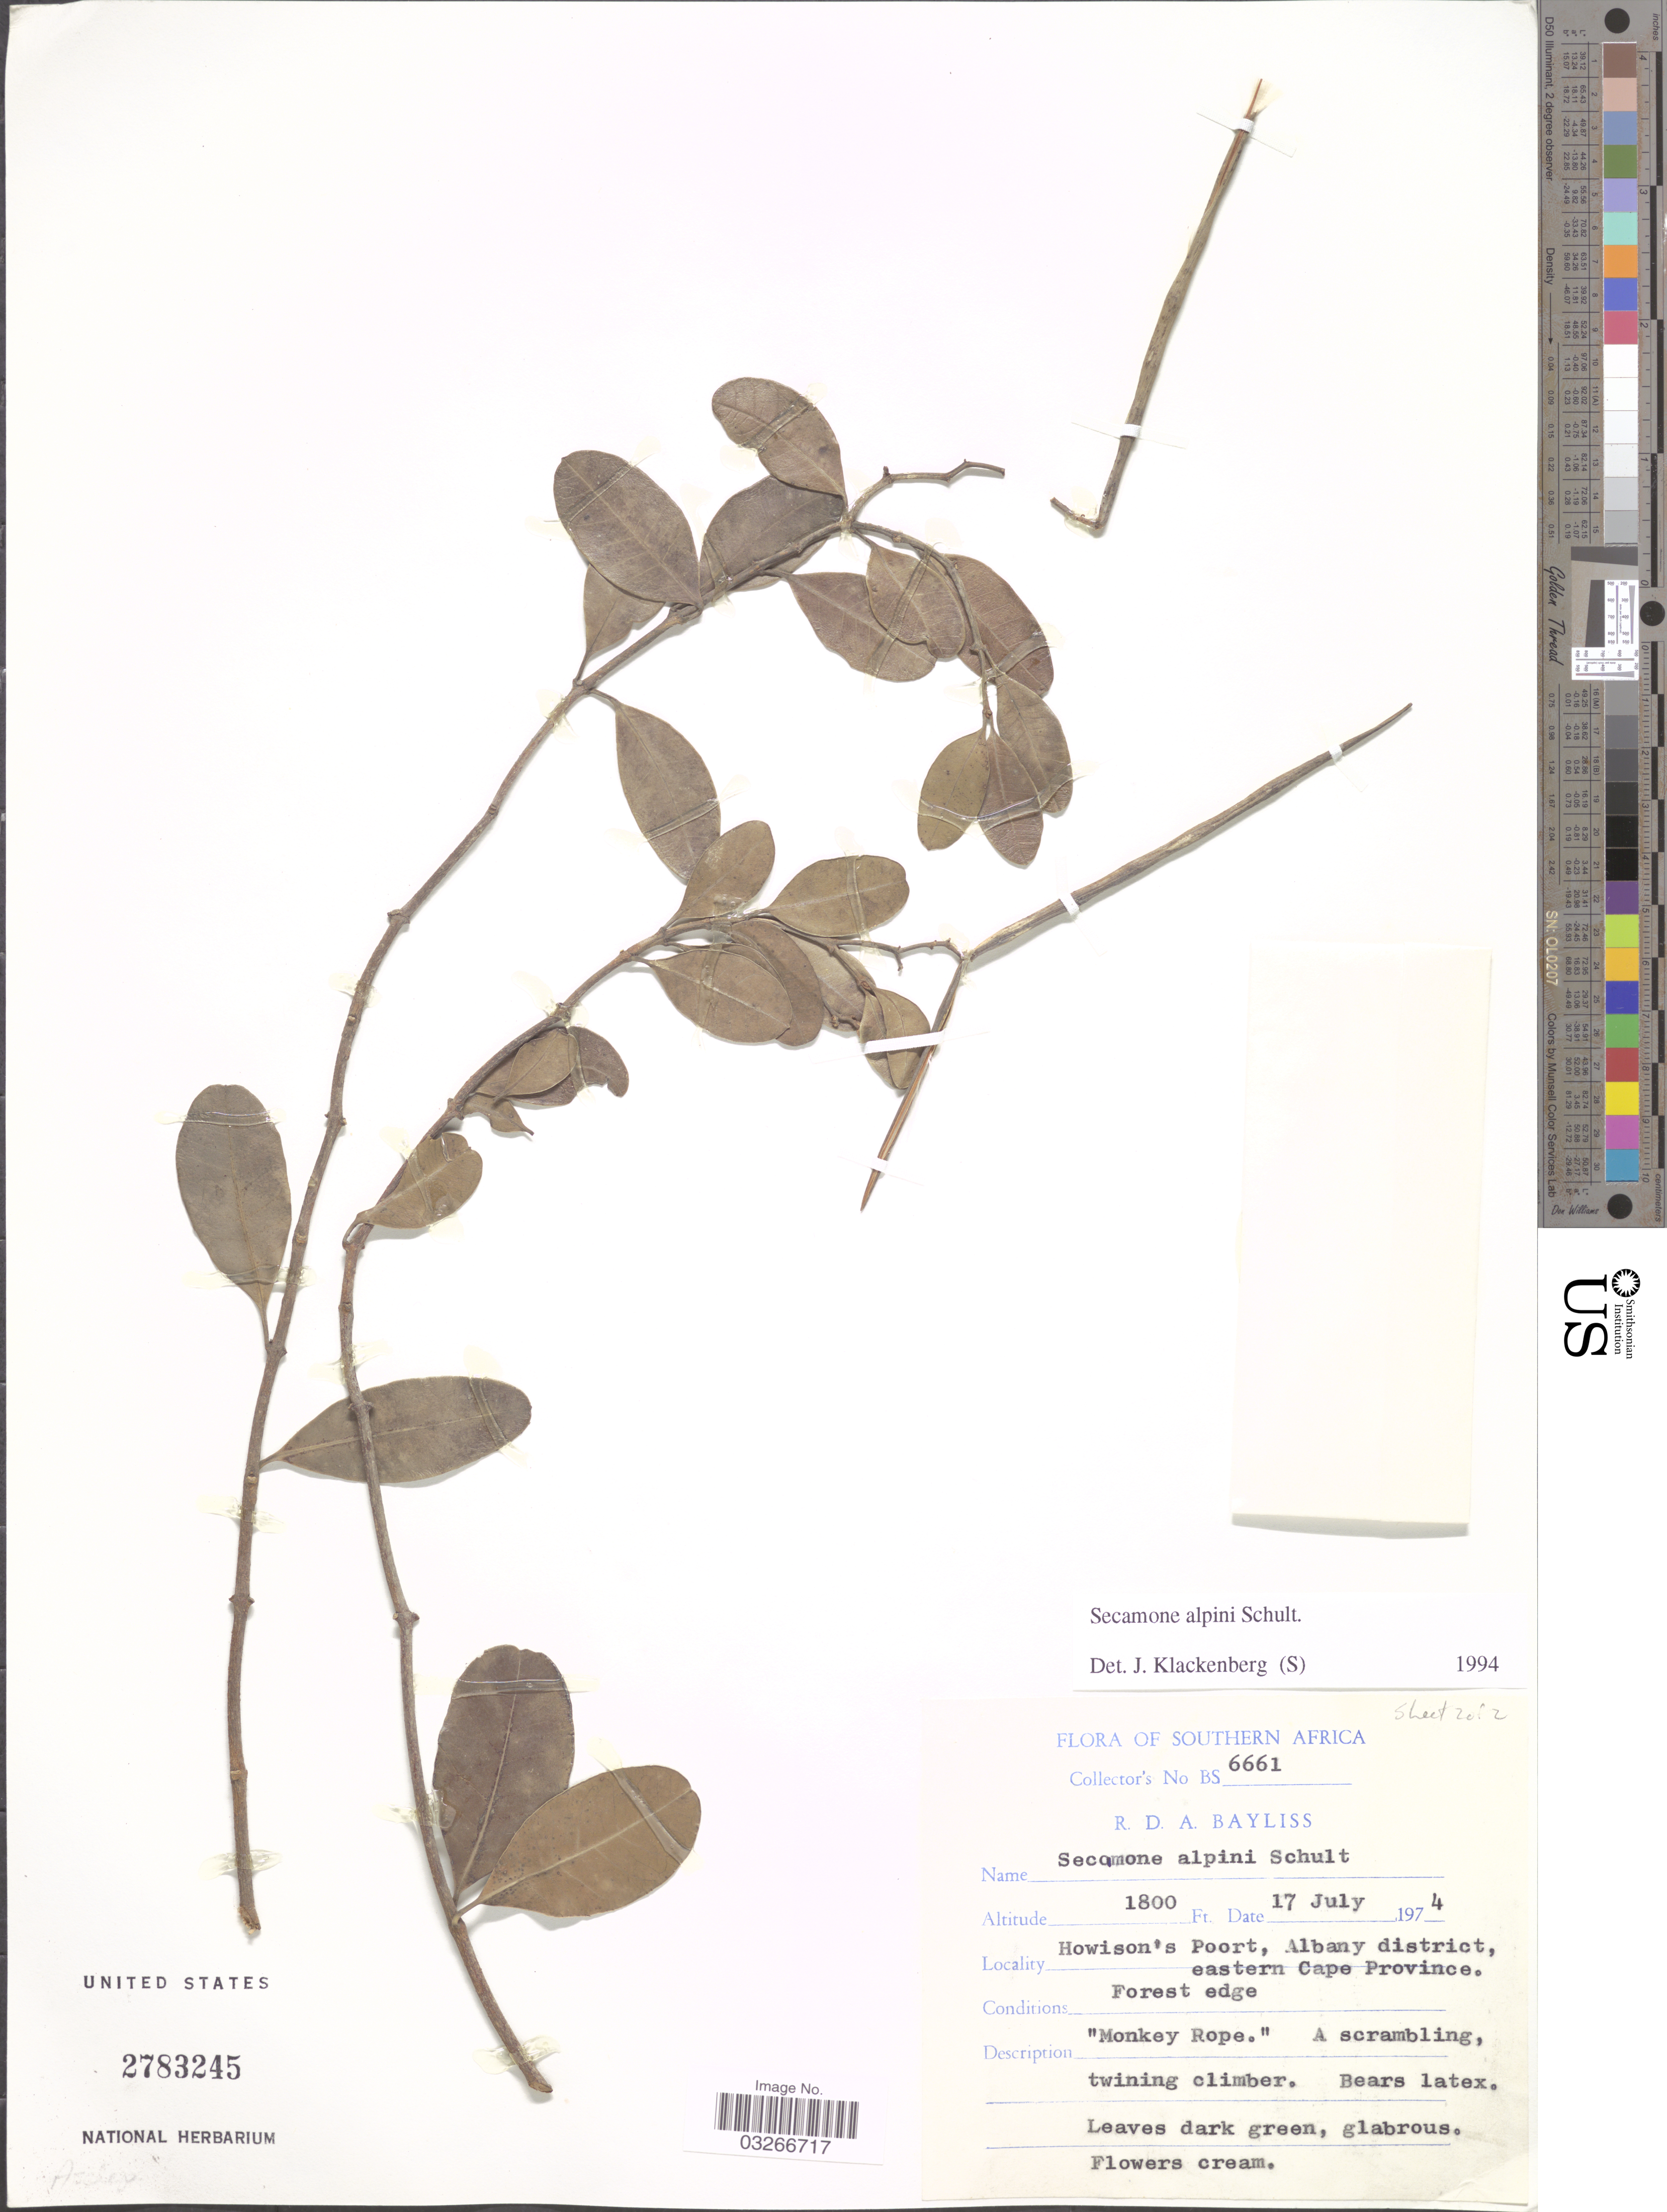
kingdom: Plantae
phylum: Tracheophyta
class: Magnoliopsida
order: Gentianales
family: Apocynaceae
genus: Secamone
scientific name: Secamone alpini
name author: Schult.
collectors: R. Bayliss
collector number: BS6661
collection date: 1974-07-17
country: South Africa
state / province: Eastern Cape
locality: Southern Africa, Howison's Poort, Albany district, eastern Cape Province.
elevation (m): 549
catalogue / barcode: US 2783245